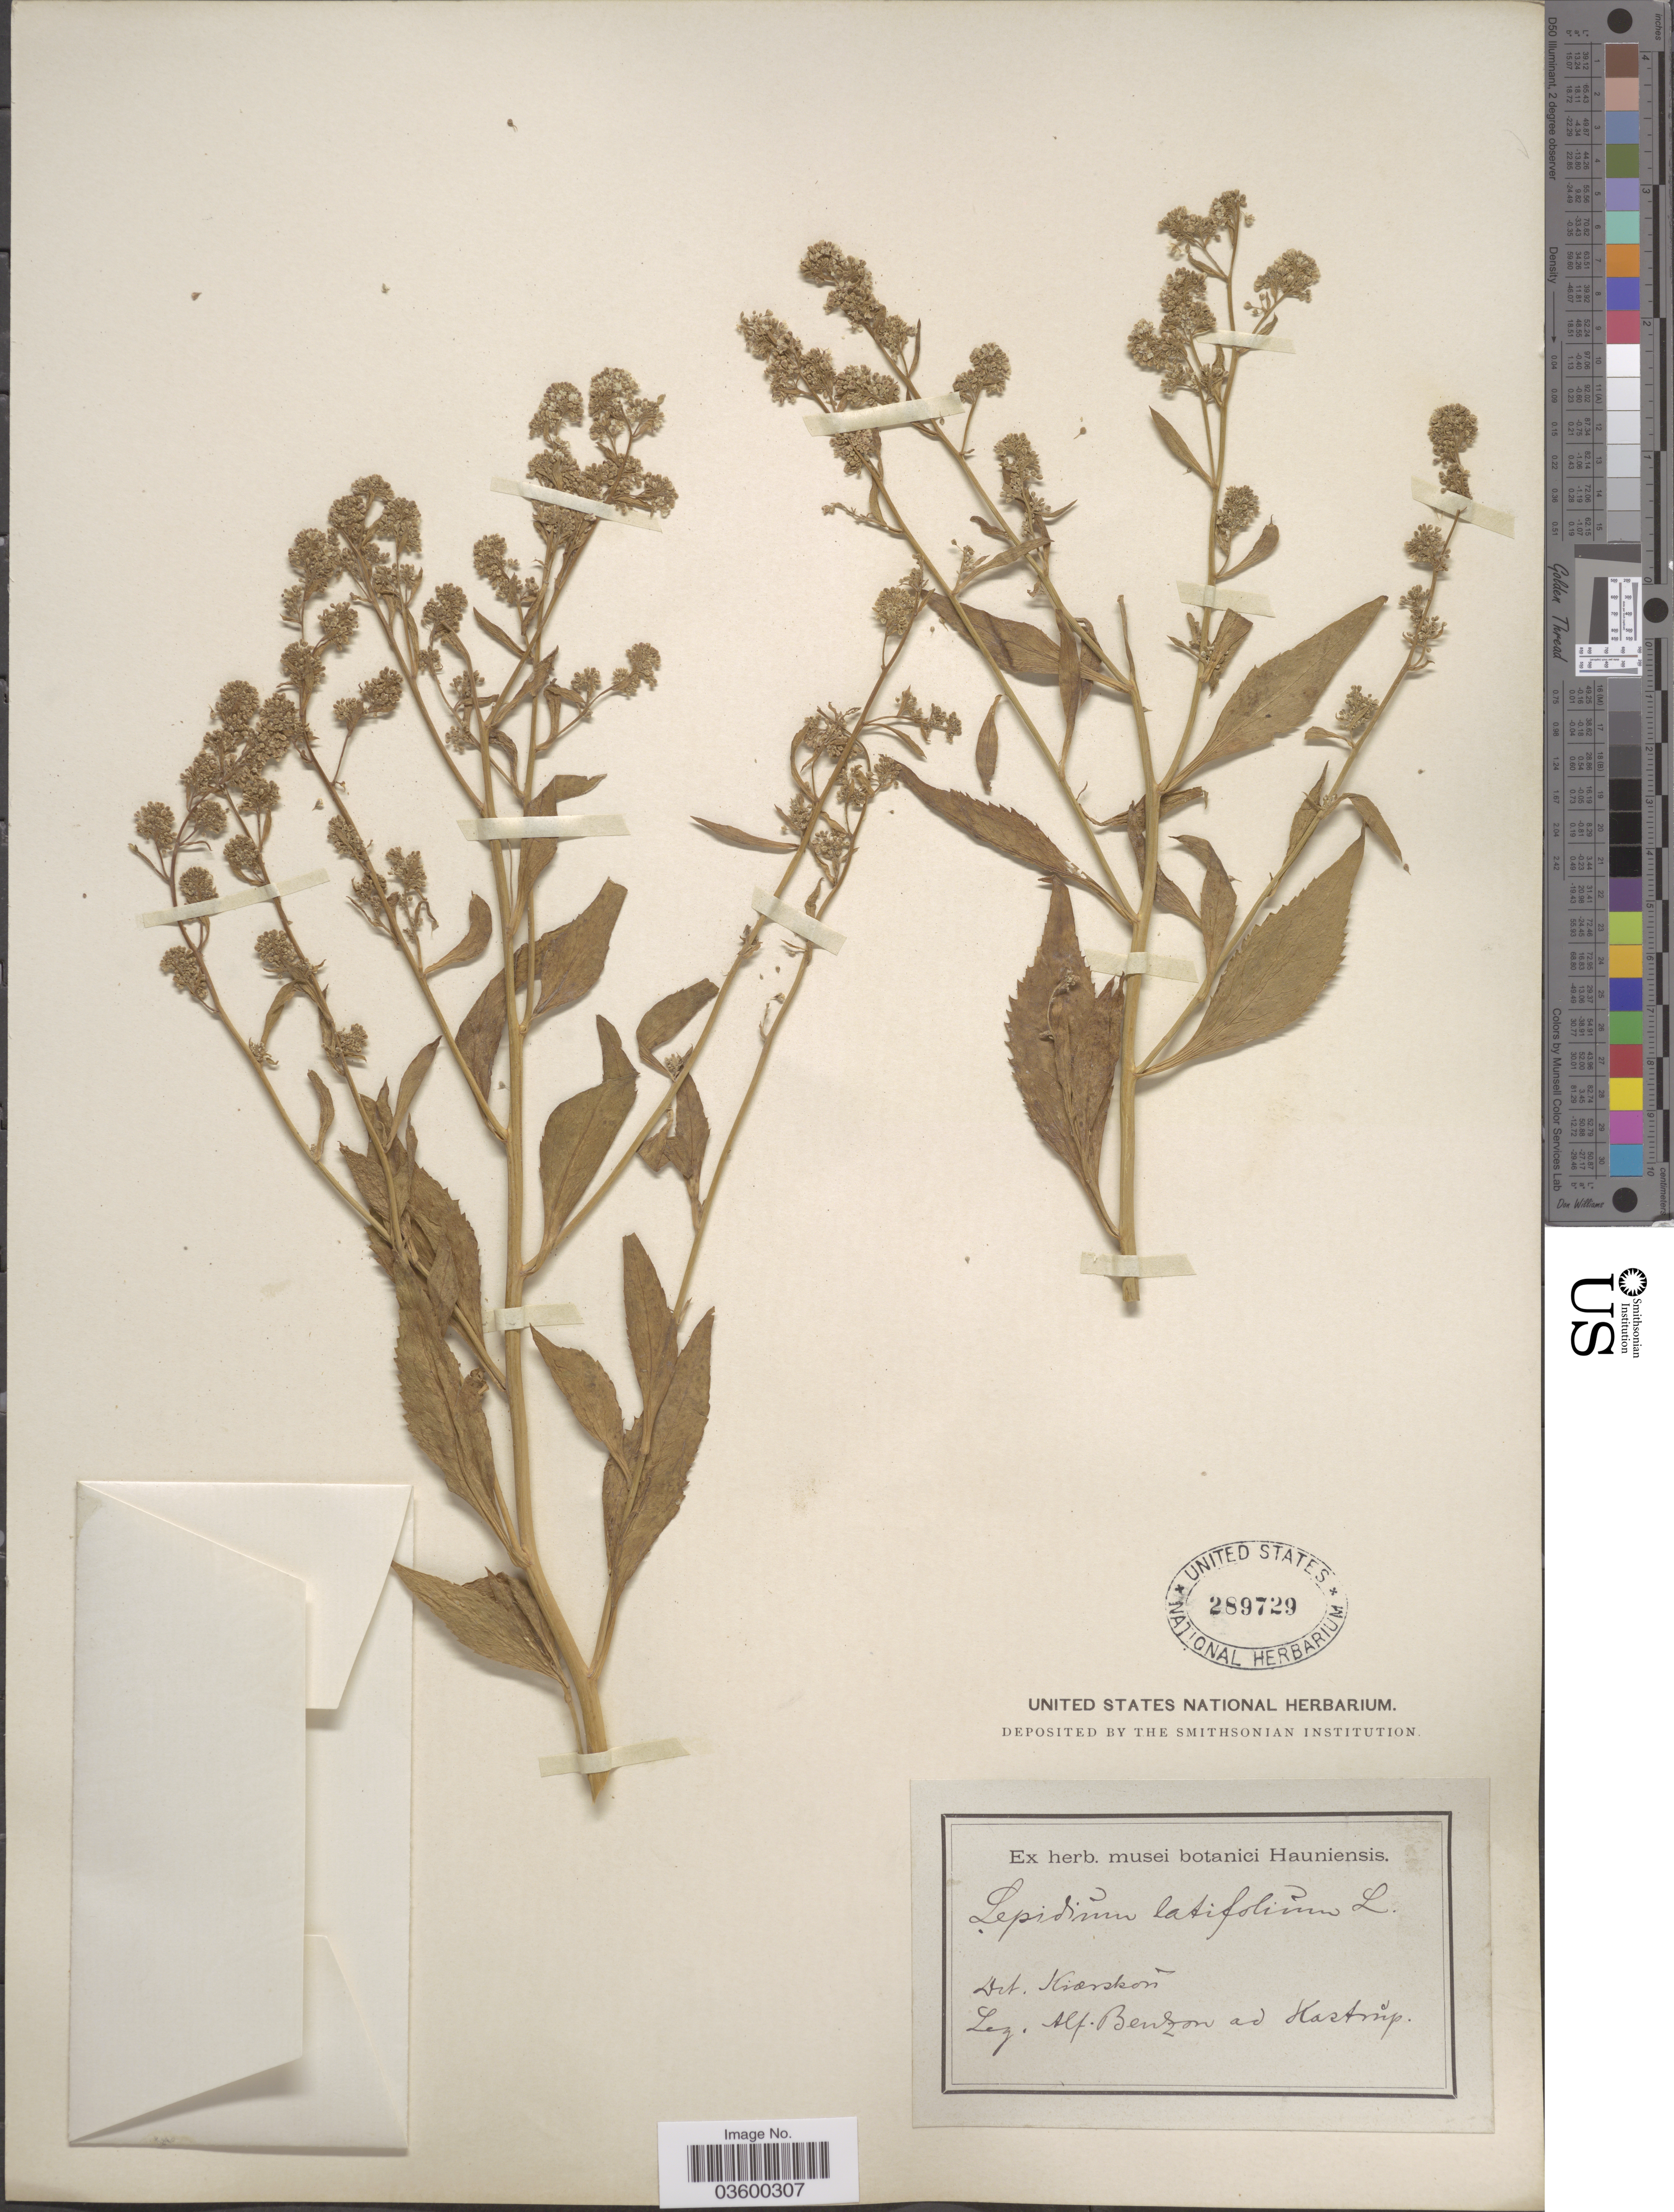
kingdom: Plantae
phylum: Tracheophyta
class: Magnoliopsida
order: Brassicales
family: Brassicaceae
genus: Lepidium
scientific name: Lepidium latifolium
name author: L.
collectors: A. Benson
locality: Dit. Ksorskon. Hastings. [interpreted]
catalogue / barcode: US 289729